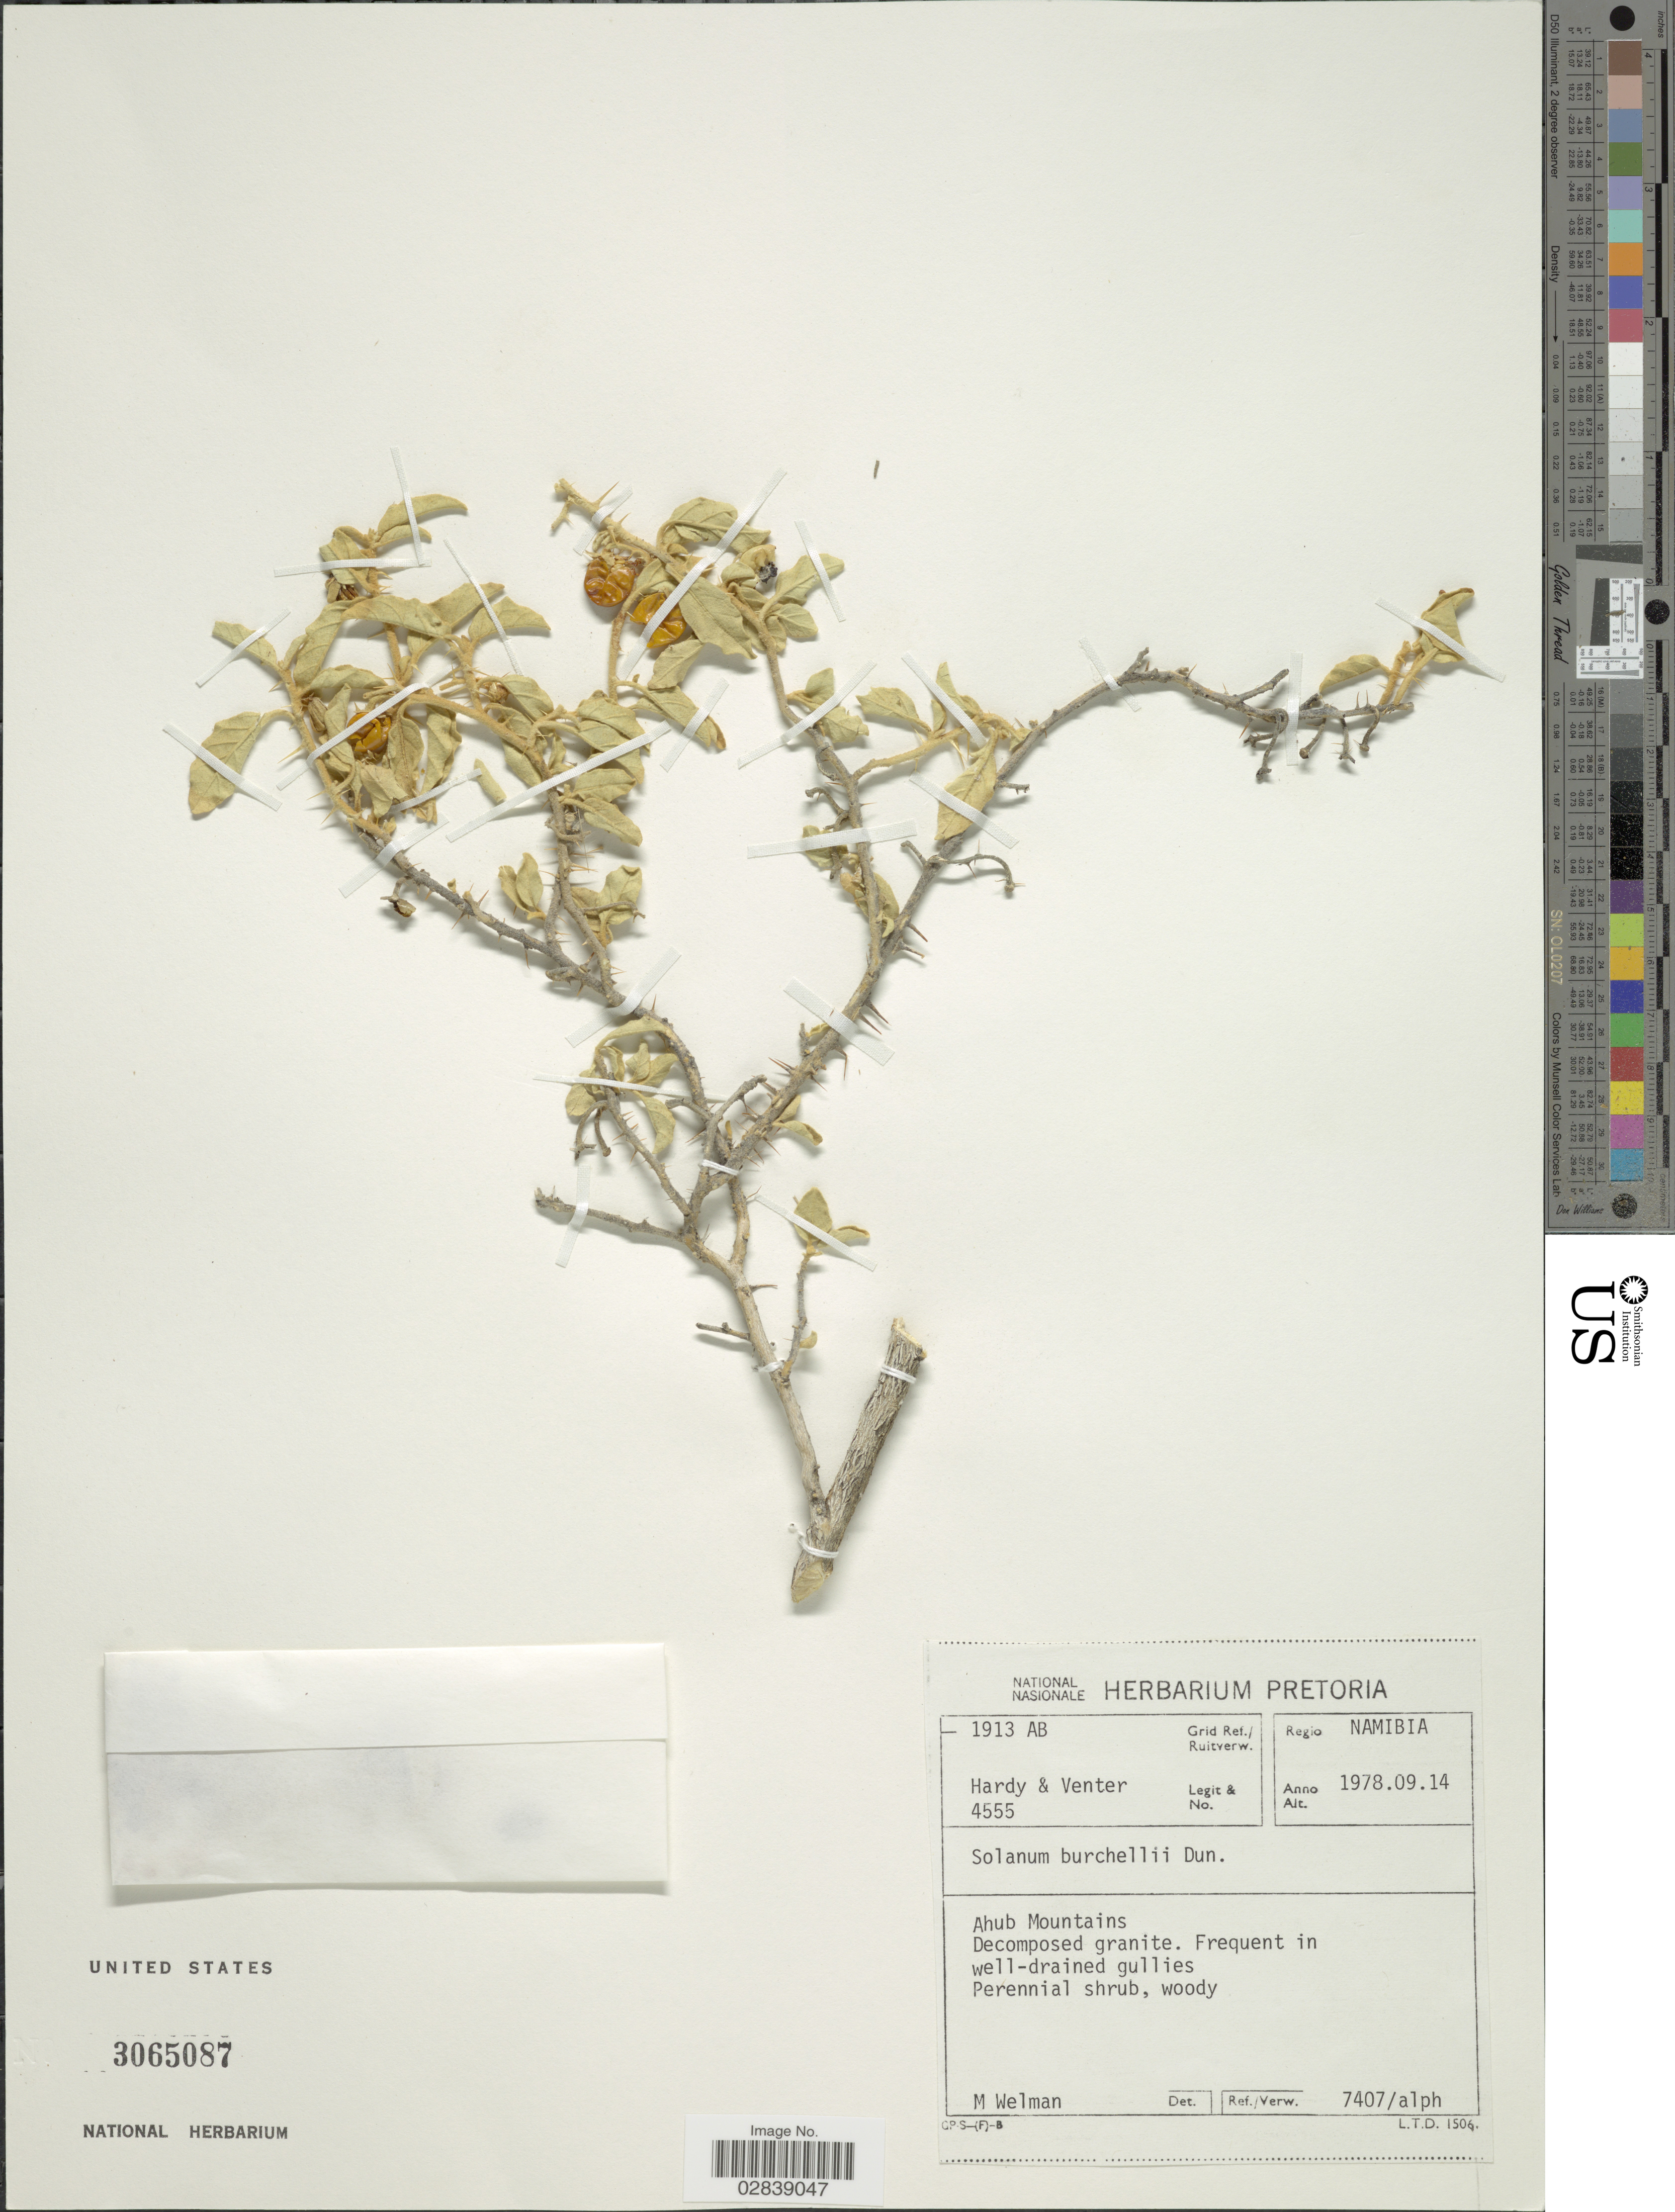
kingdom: Plantae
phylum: Tracheophyta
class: Magnoliopsida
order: Solanales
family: Solanaceae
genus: Solanum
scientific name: Solanum burchellii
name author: Dunal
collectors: -. Hardy & -. Venter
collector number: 4555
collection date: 1978-09-14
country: Namibia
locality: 1913 AB Grid ref., Regio Namibia. Ahub Mountains.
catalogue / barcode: US 3065087